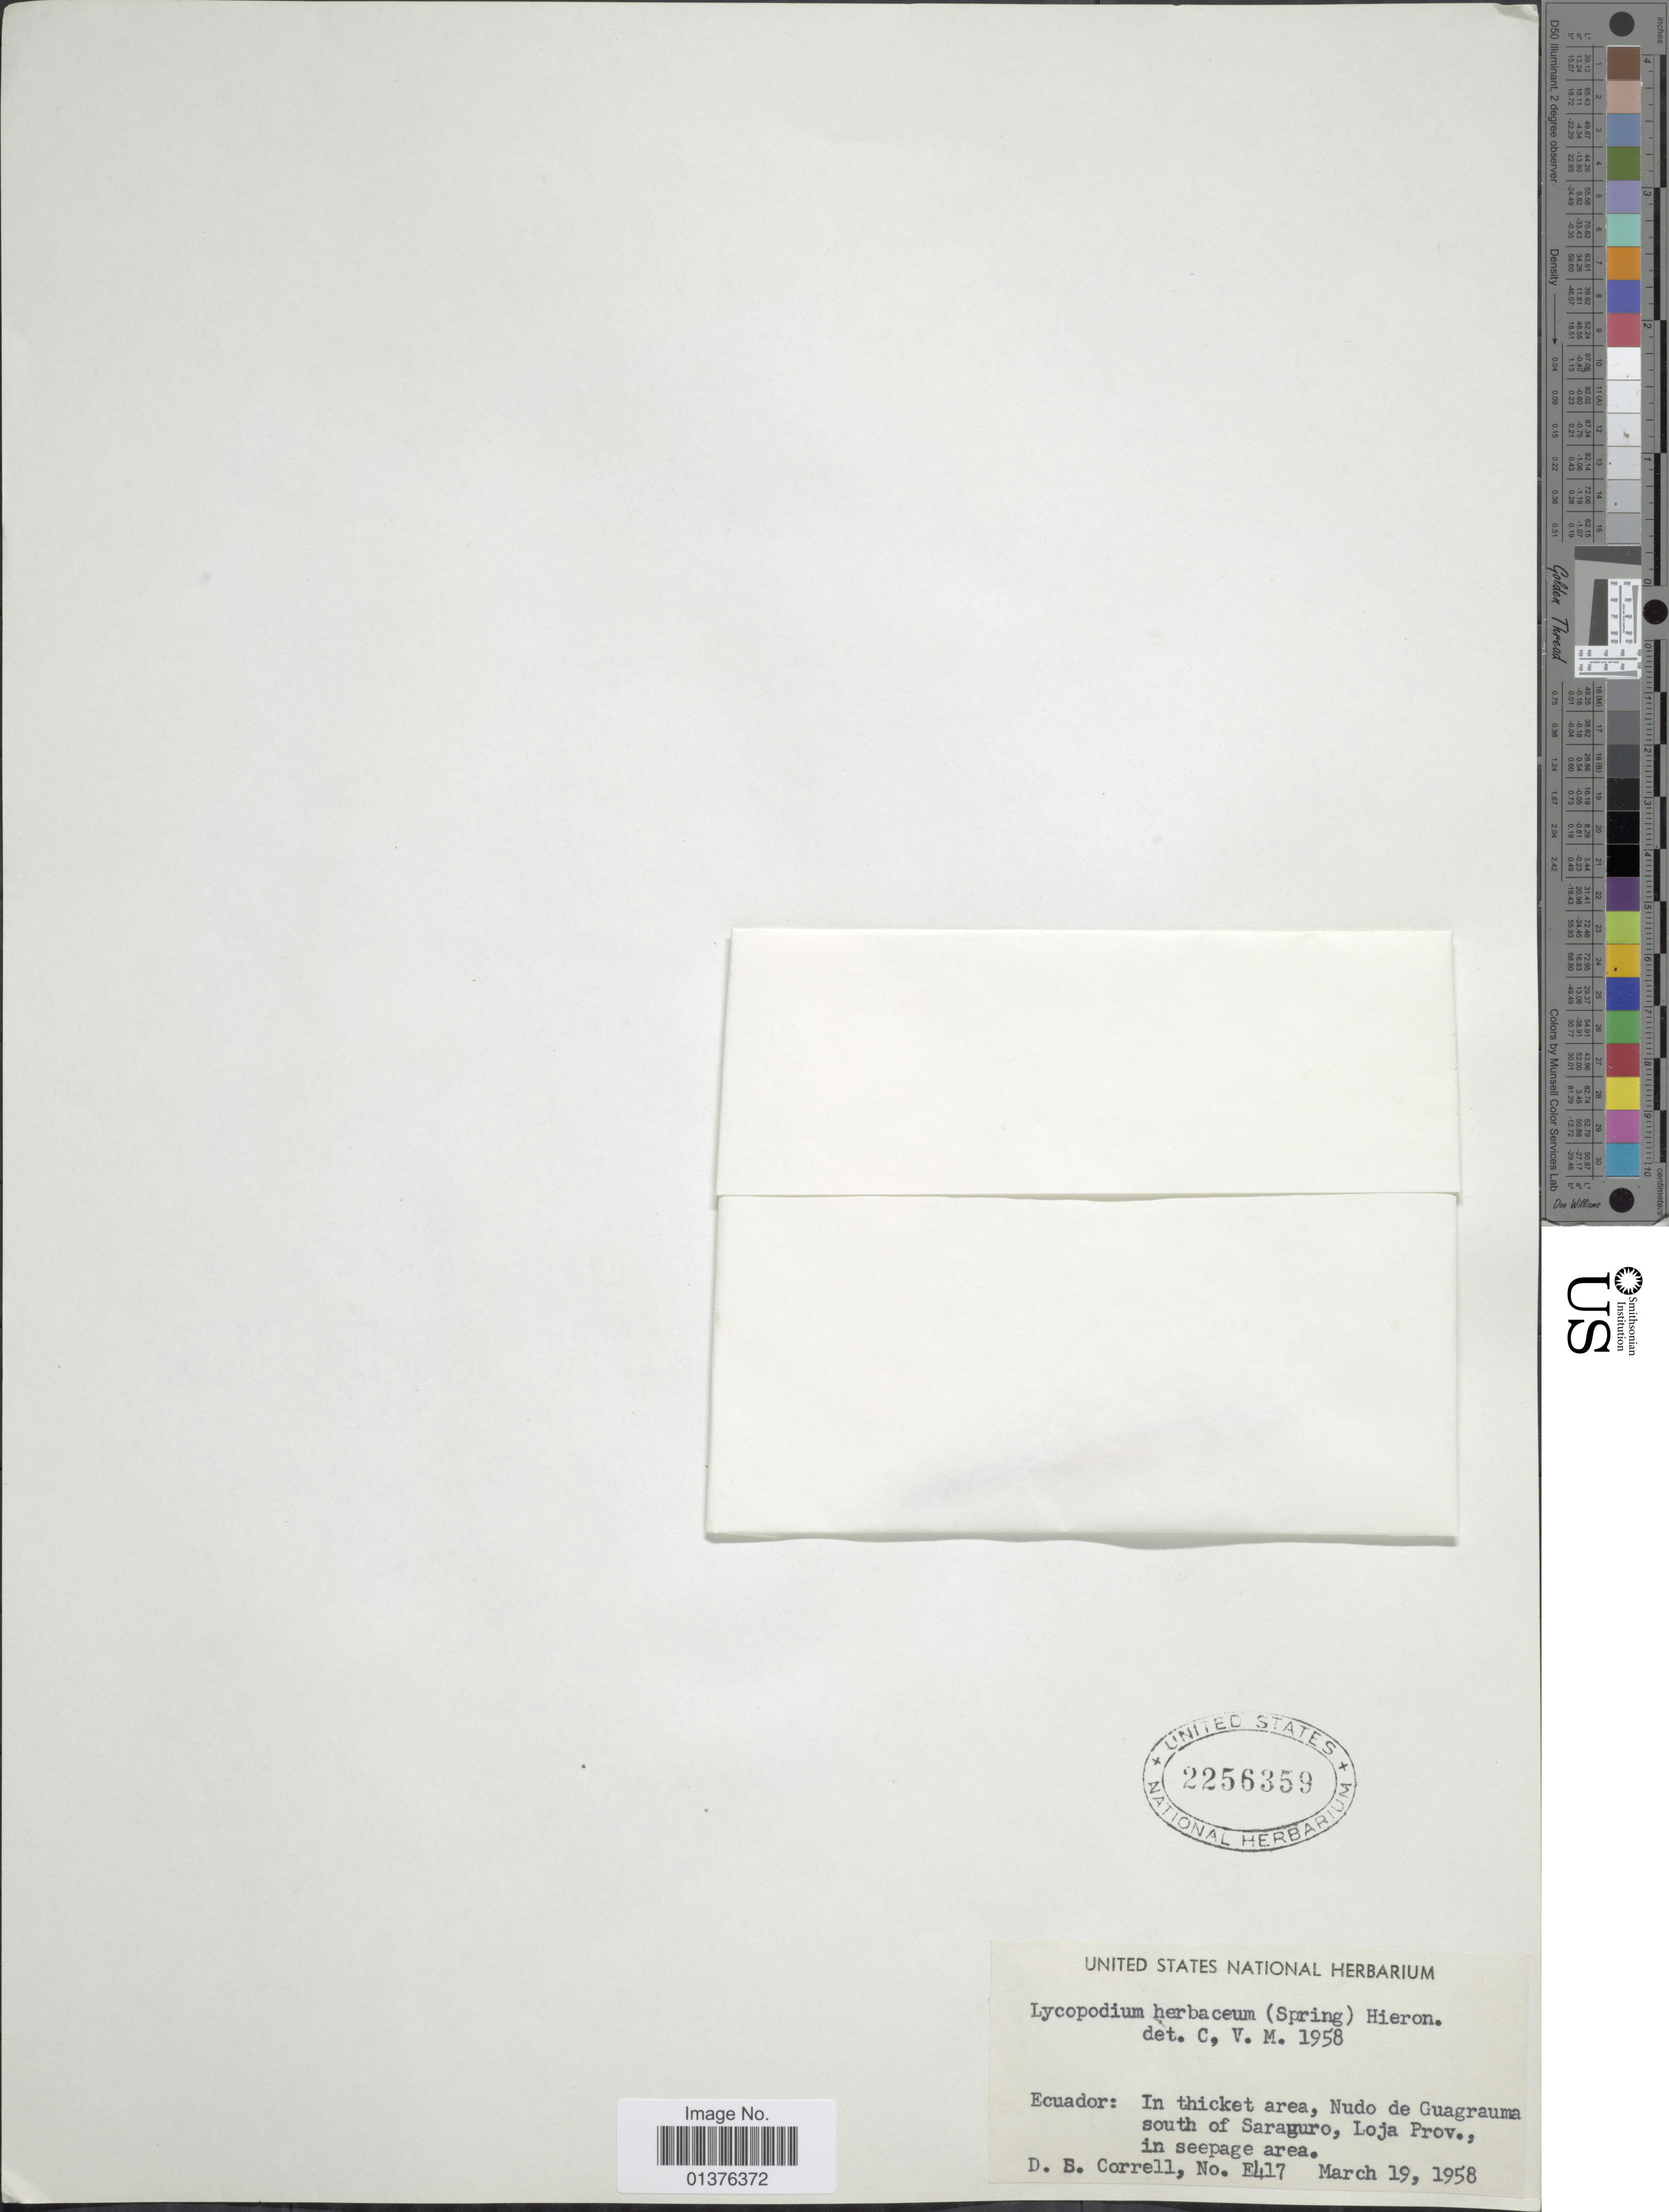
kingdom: Plantae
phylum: Tracheophyta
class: Lycopodiopsida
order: Lycopodiales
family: Lycopodiaceae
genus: Lycopodium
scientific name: Lycopodium clavatum subsp. contiguum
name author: (Klotzsch) B. Øllg.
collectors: D. S. Correll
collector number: E417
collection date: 1958-03-19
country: Ecuador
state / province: Loja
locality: In thicket area, Nudo de Guagrauma south of Saragura, in seepage area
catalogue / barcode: US 2256359